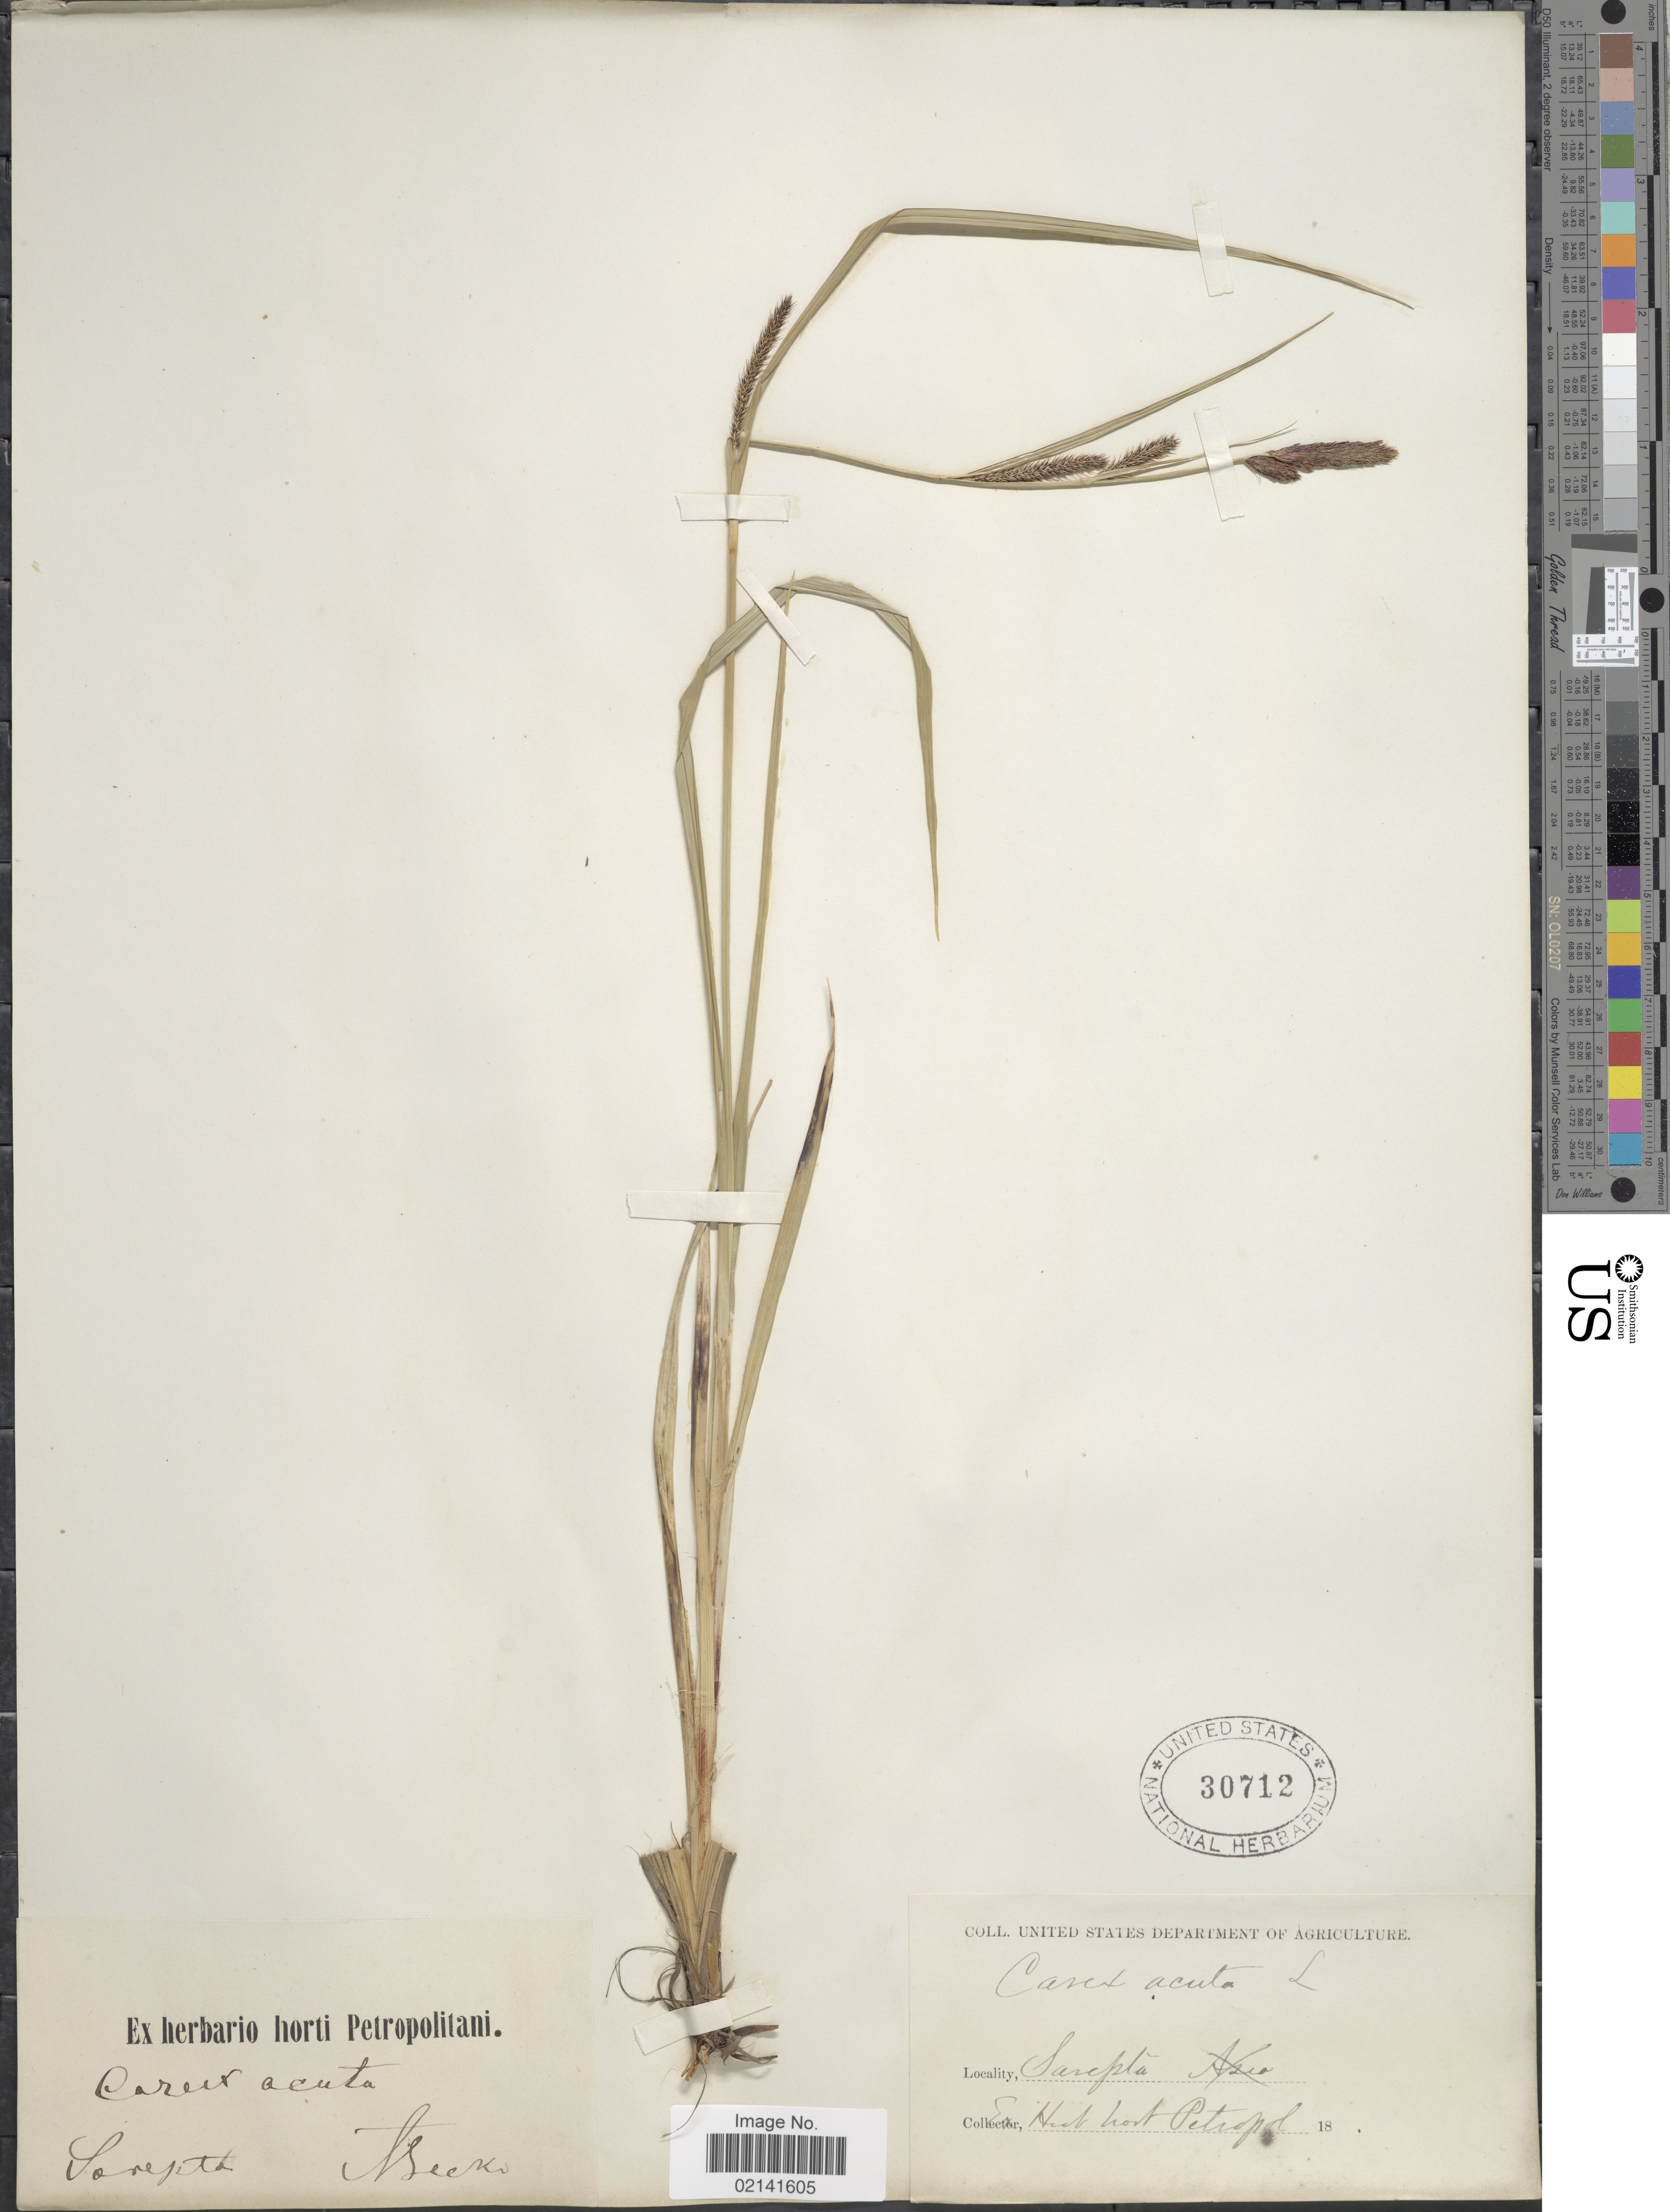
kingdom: Plantae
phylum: Tracheophyta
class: Liliopsida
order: Poales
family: Cyperaceae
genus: Carex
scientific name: Carex acuta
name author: L.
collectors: A. Becker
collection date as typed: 18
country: Russian Federation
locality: Sarepta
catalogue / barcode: US 30712